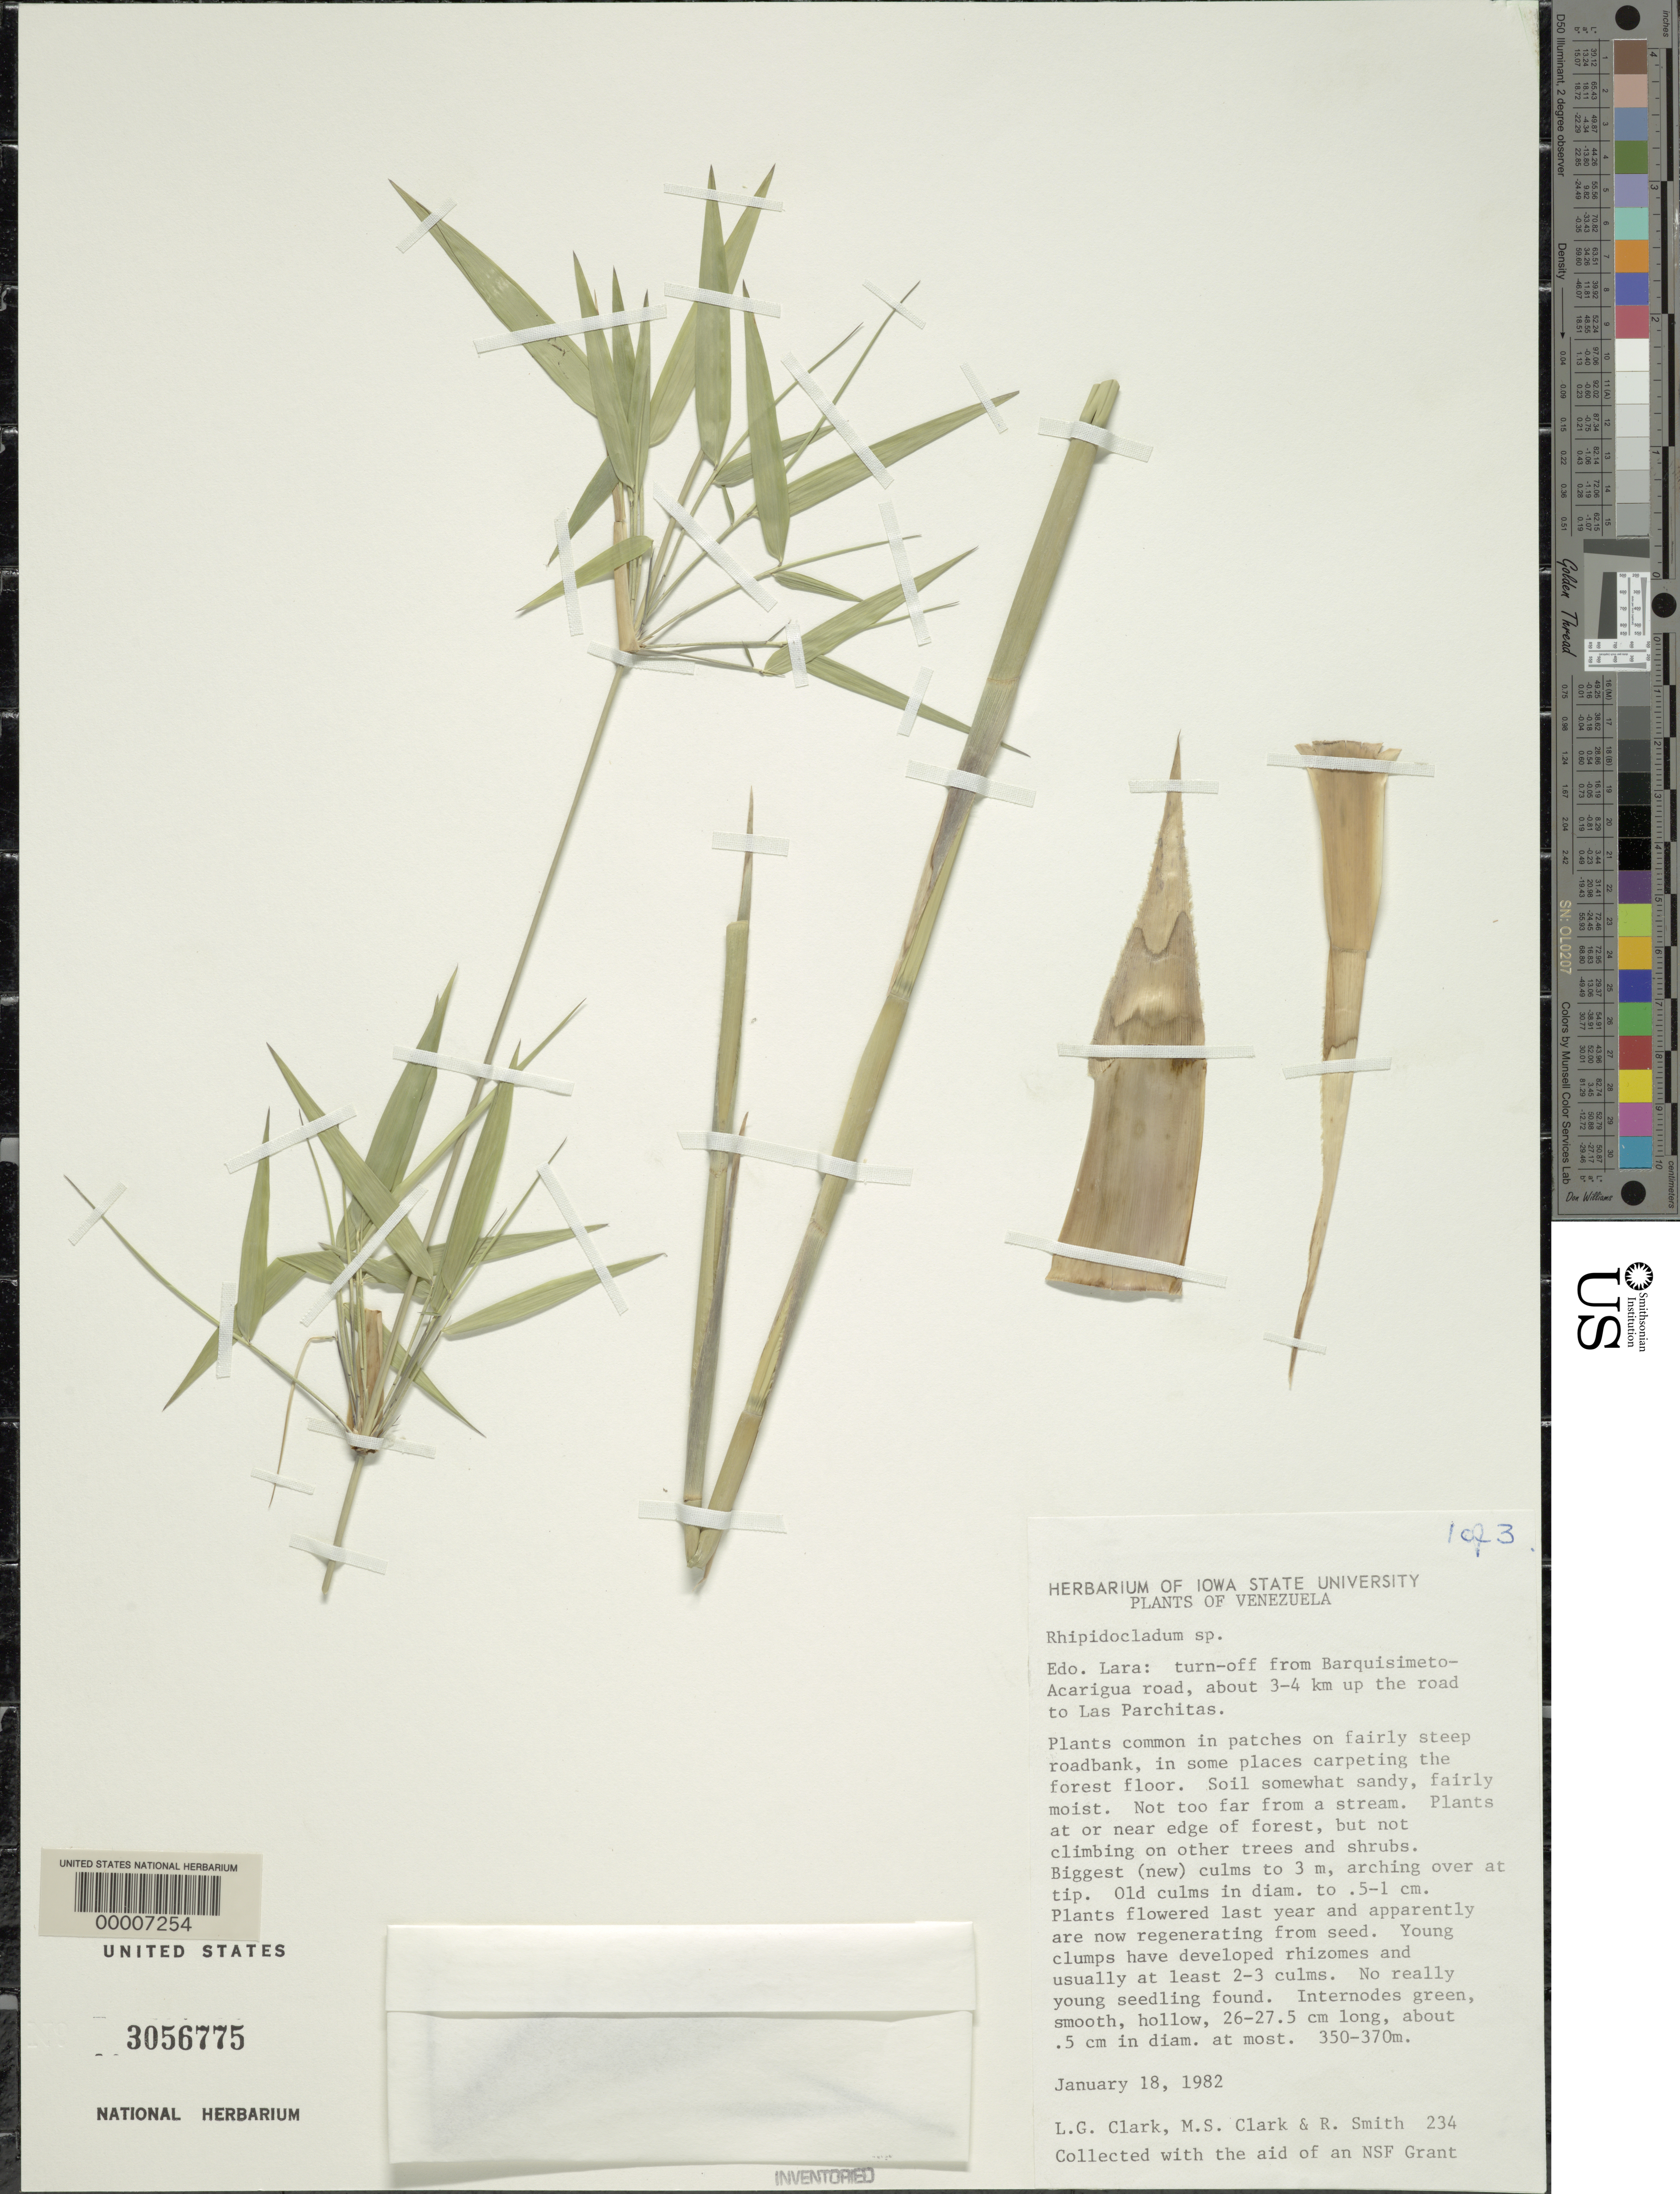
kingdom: Plantae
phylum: Tracheophyta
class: Liliopsida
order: Poales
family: Poaceae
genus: Rhipidocladum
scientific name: Rhipidocladum sp.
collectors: L. G. Clark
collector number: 234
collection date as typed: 18 Jan 1982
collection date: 1982-01-18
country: Venezuela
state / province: Lara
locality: Las parchitas, barquisimeto-acarigua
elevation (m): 350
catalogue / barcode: US 3056775